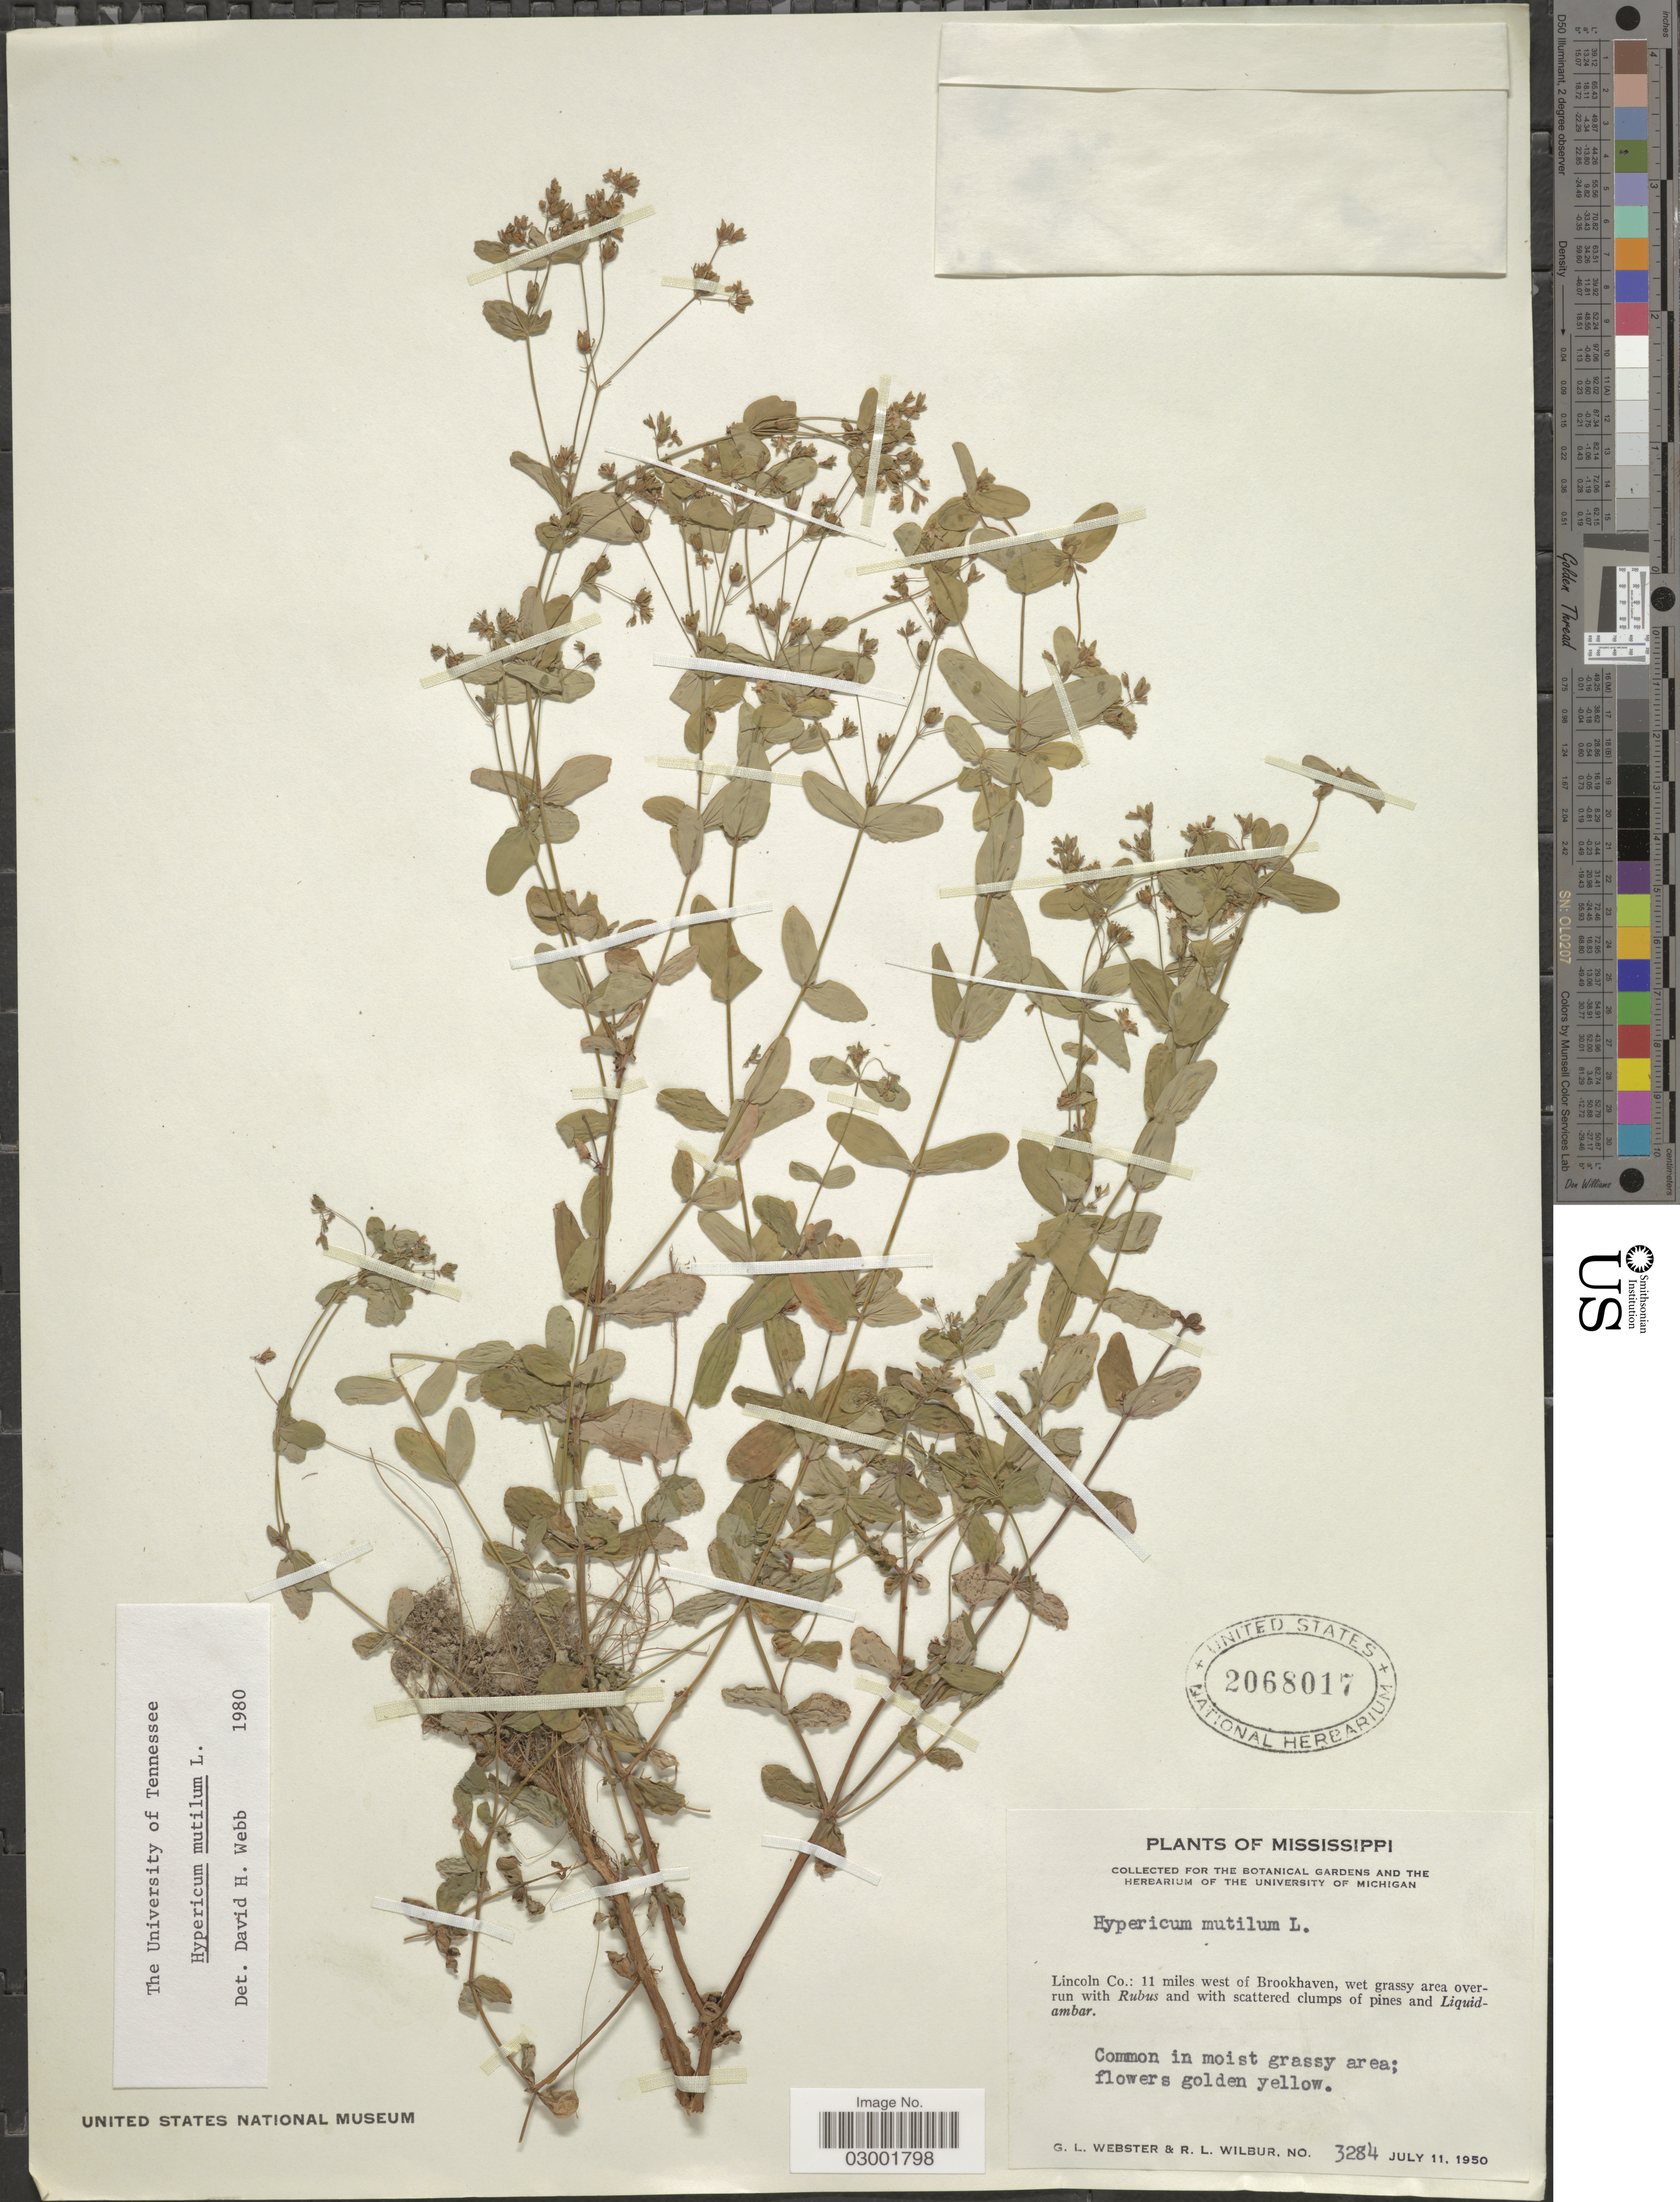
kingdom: Plantae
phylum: Tracheophyta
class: Magnoliopsida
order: Malpighiales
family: Hypericaceae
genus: Hypericum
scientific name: Hypericum mutilum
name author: L.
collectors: G. L. Webster & R. L. Wilbur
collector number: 3284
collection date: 1950-07-11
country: United States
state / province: Mississippi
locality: Lincoln Co.: 11 miles west of Brookhaven.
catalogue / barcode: US 2068017